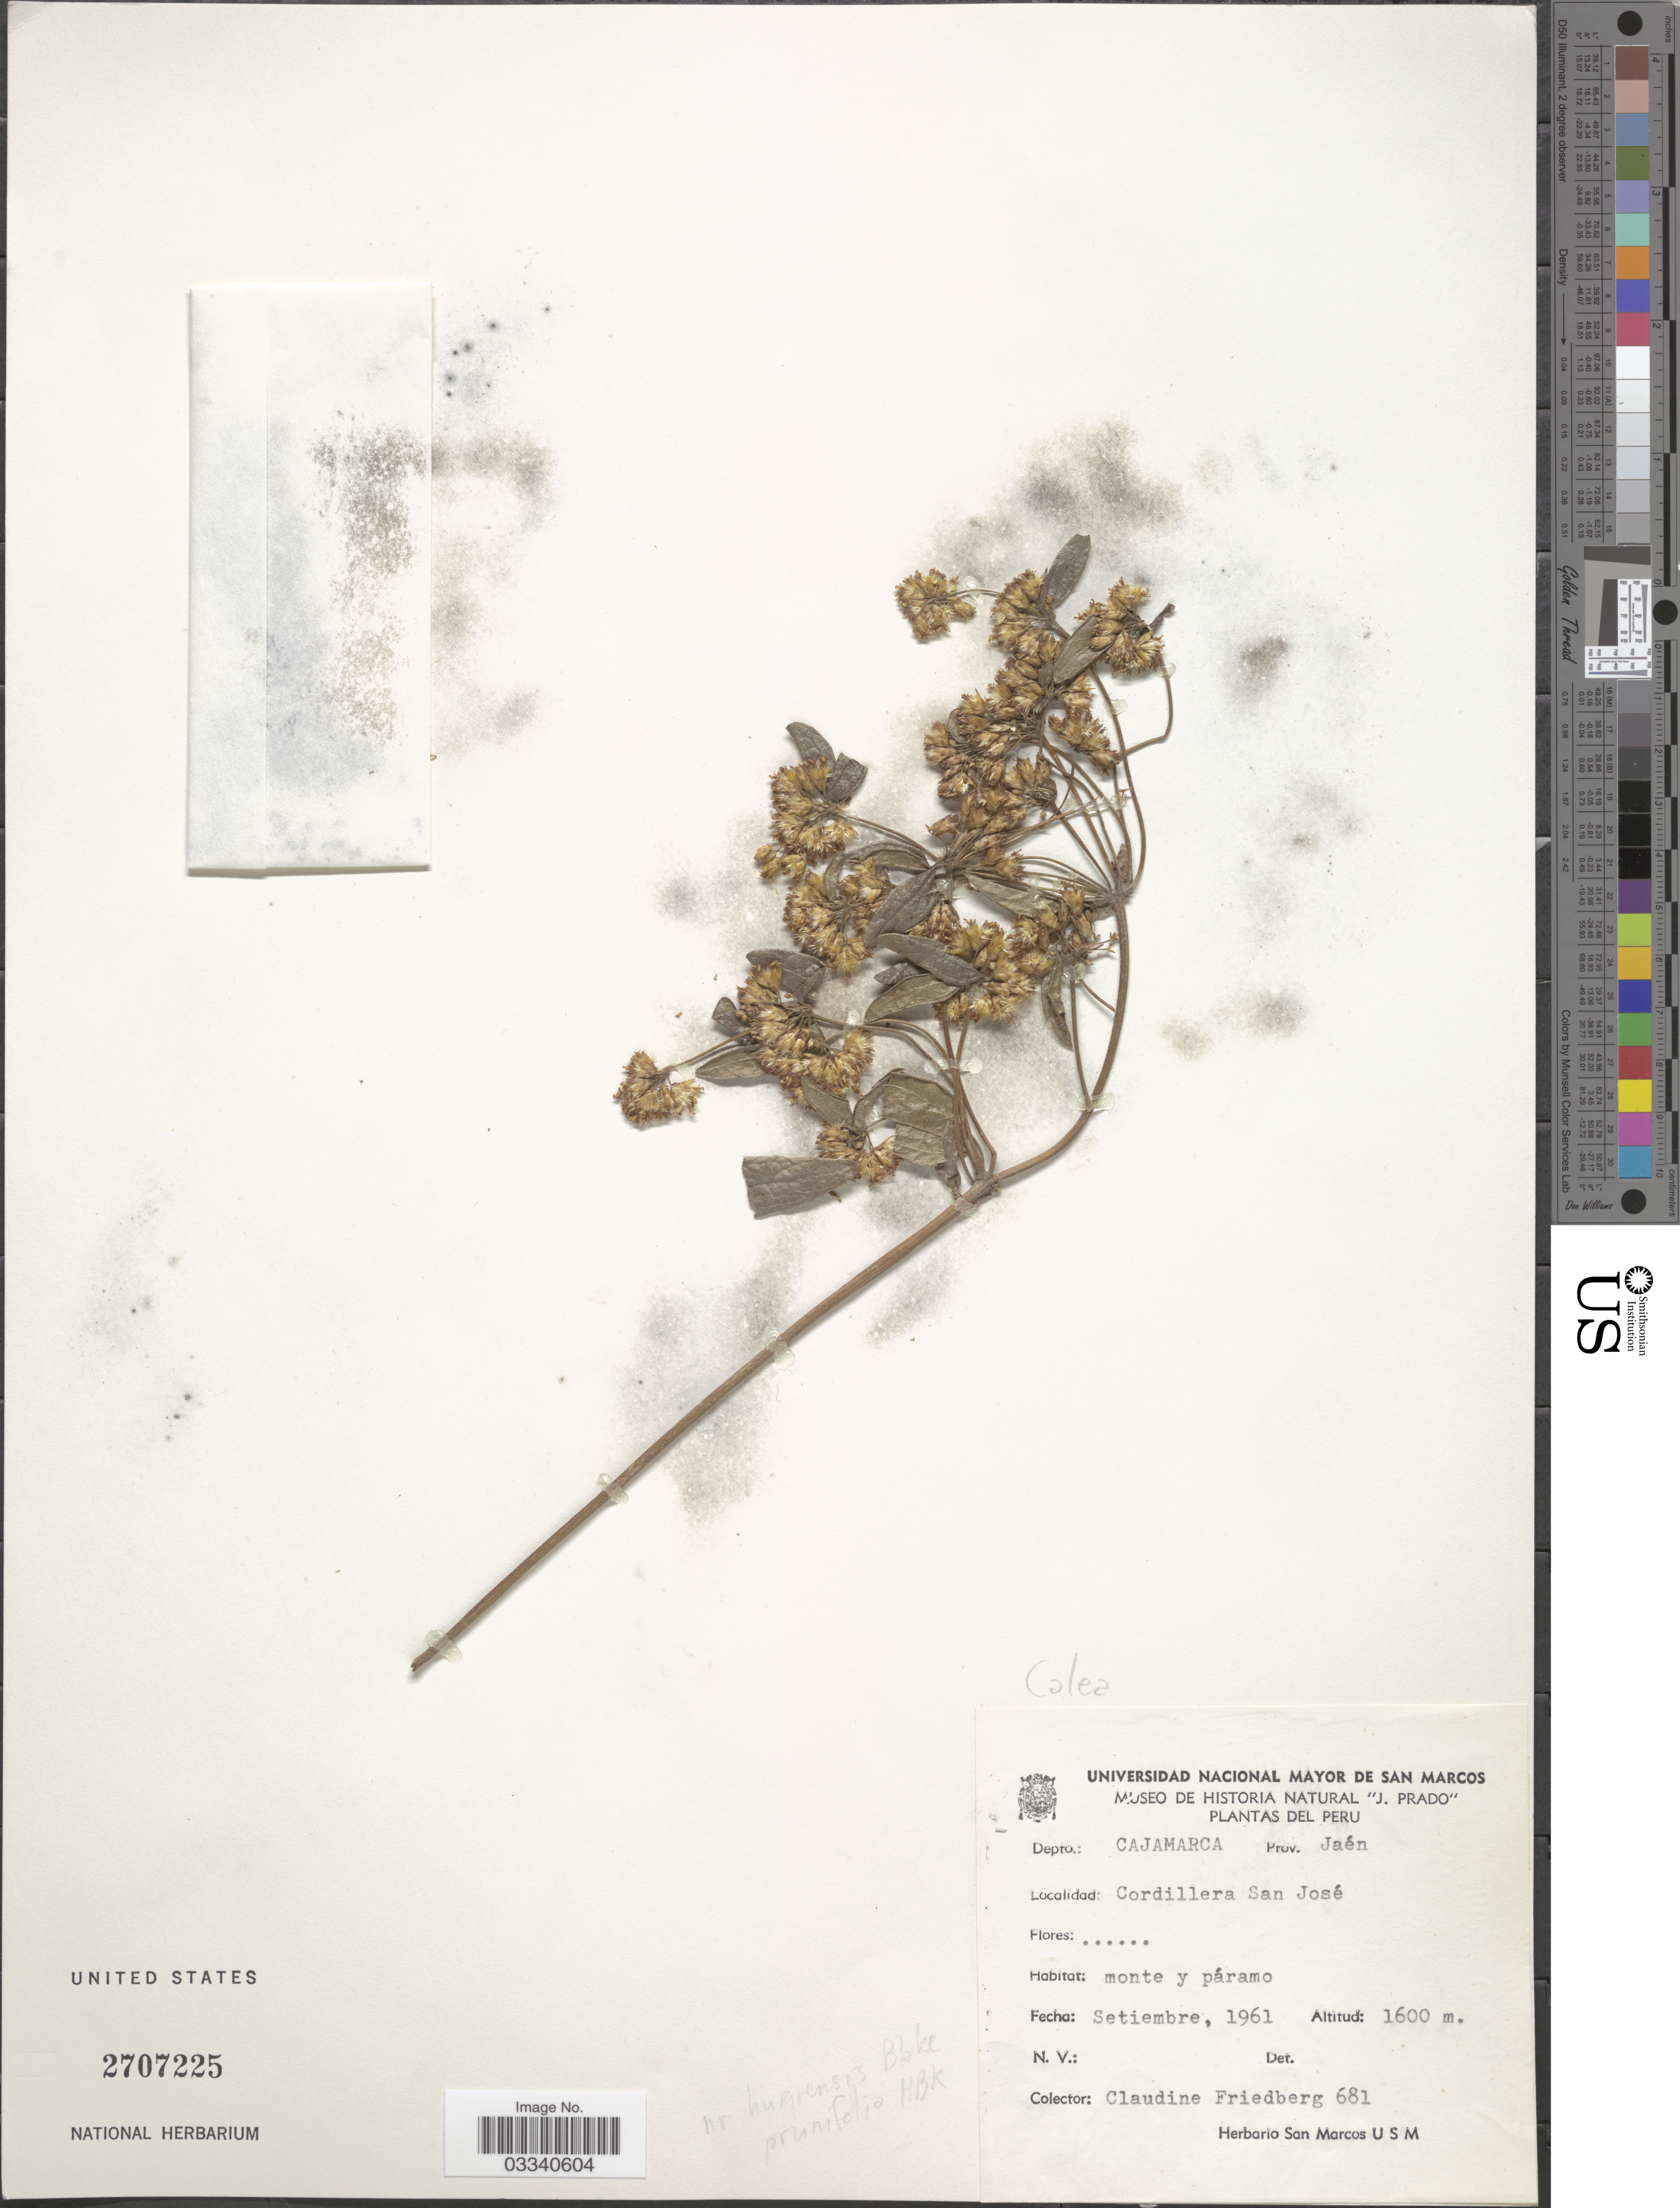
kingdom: Plantae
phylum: Tracheophyta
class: Magnoliopsida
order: Asterales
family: Asteraceae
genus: Calea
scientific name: Calea sp.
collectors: C. Friedberg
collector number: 681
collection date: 1961-09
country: Peru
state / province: Cajamarca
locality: Depto.: Cajamarca. Prov. Jaén. Cordillera San José.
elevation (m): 1600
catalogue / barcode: US 2707225